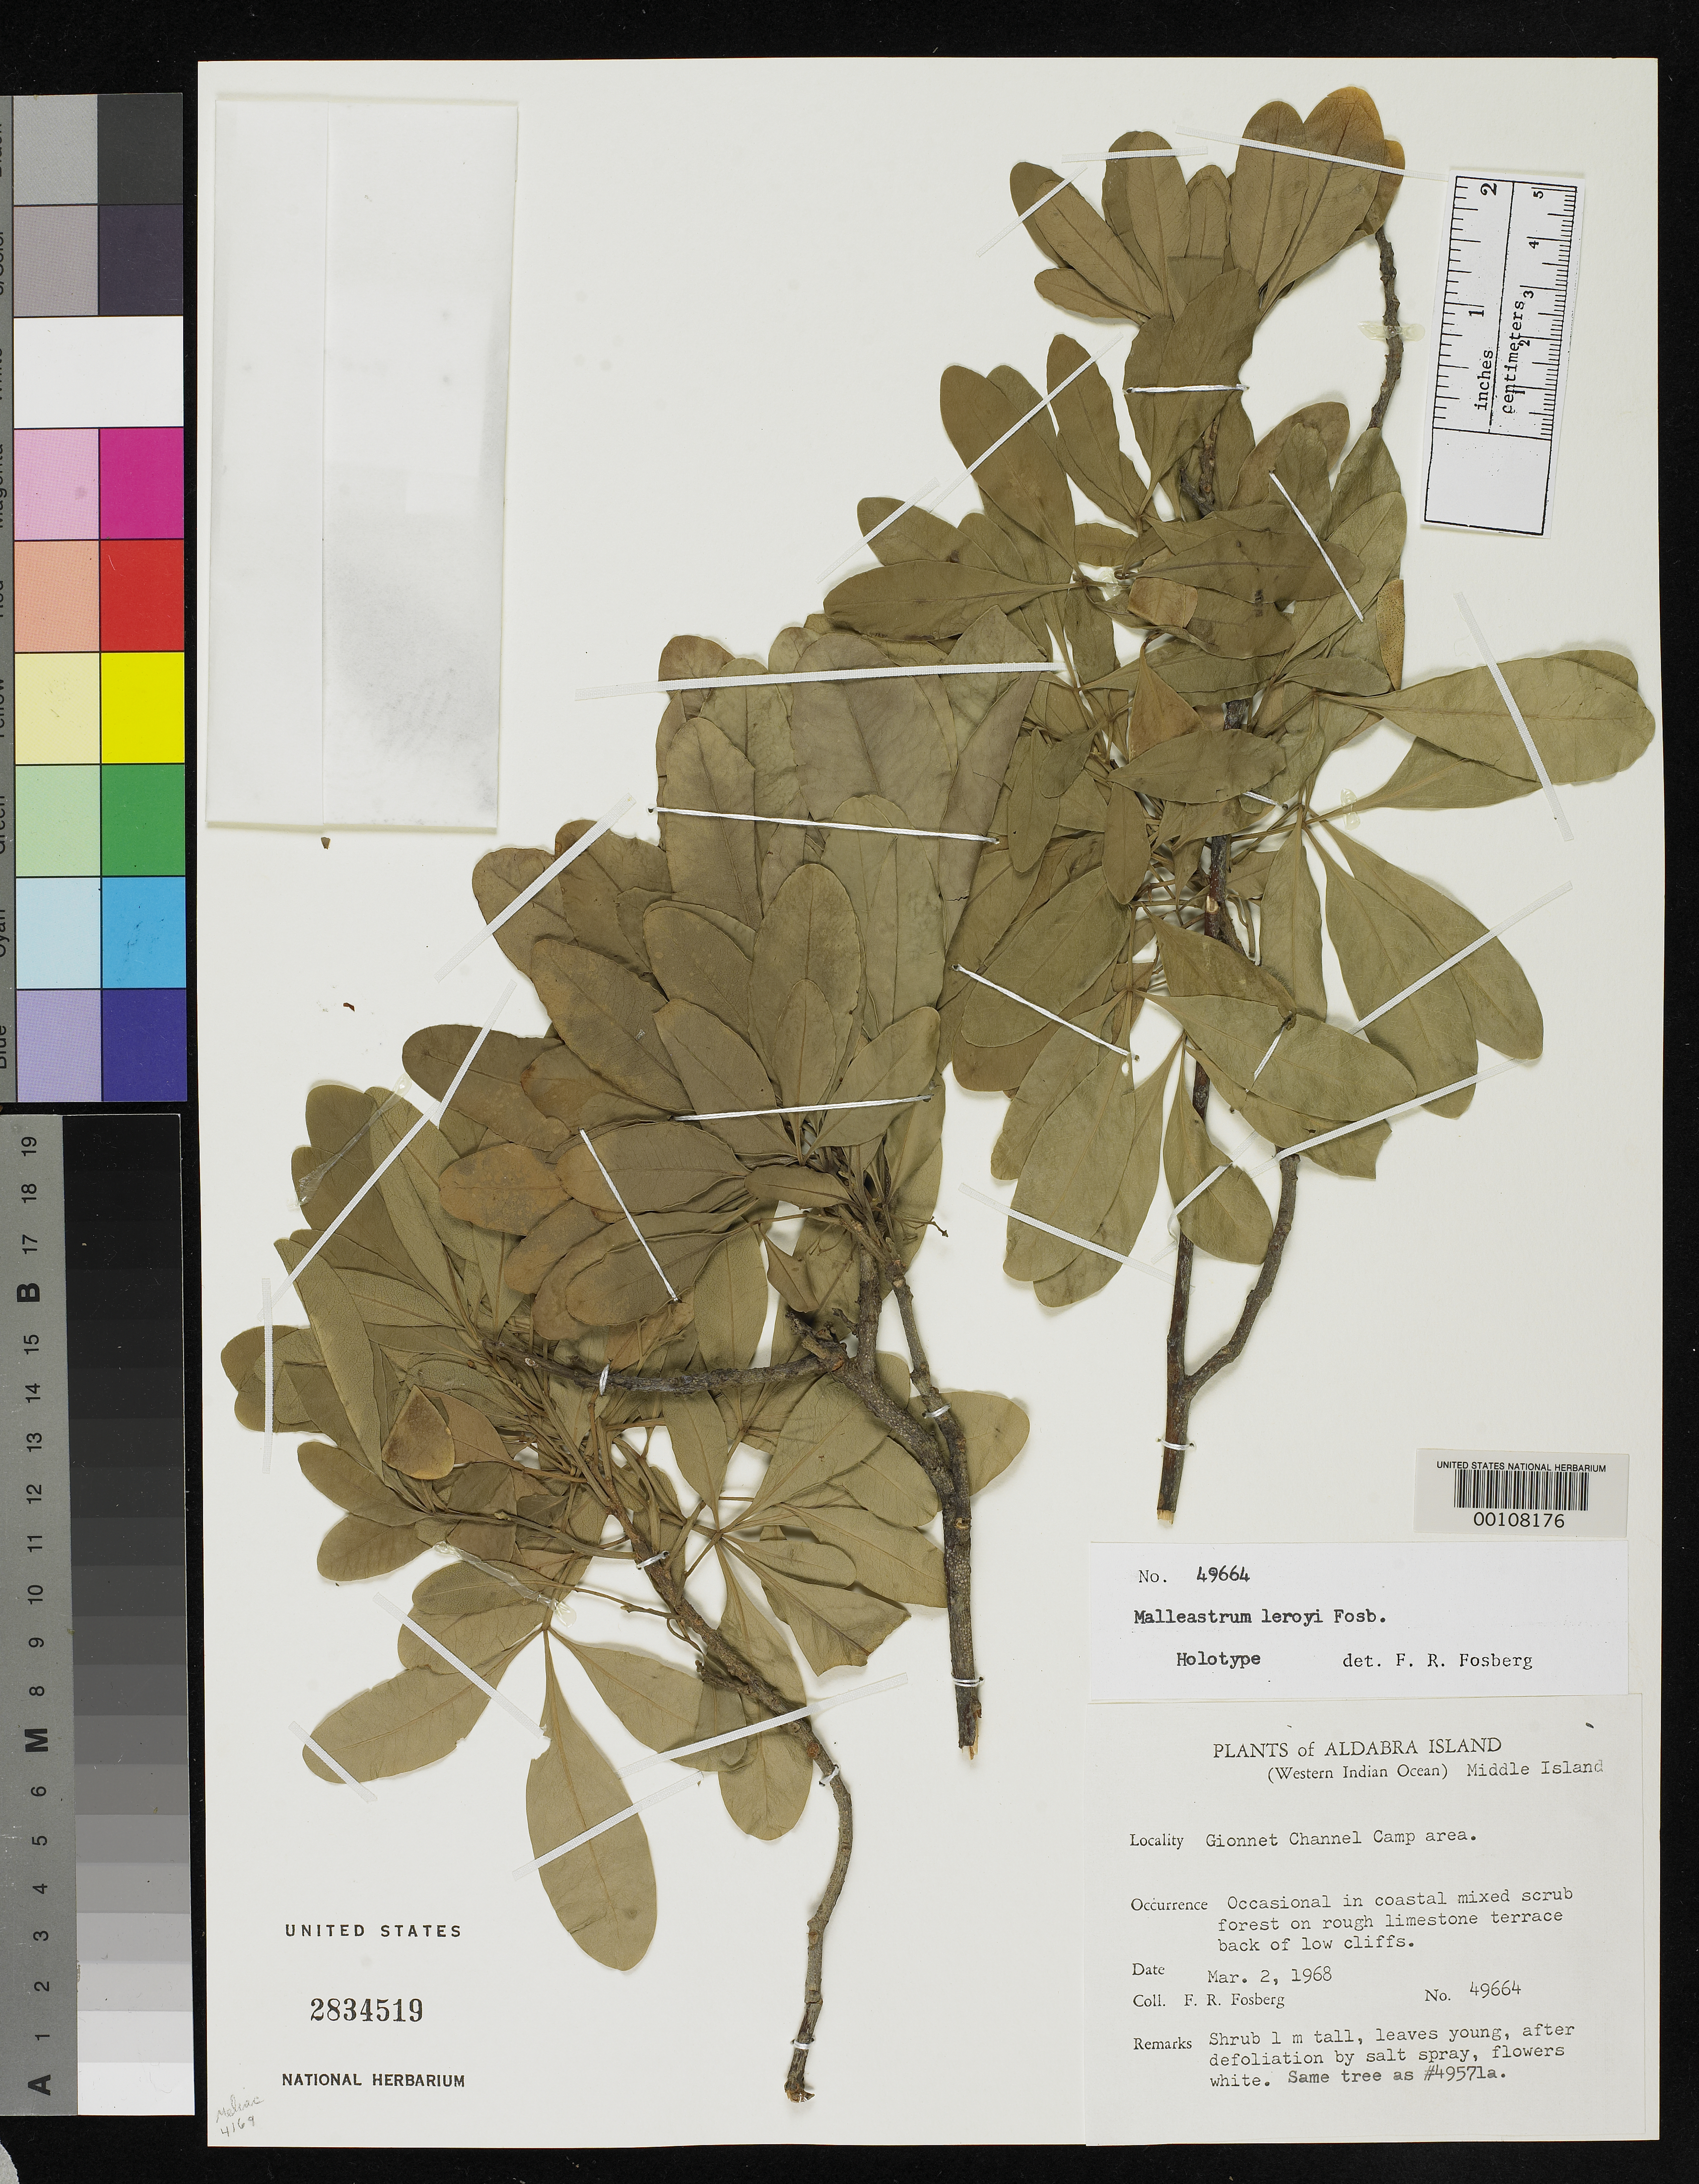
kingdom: Plantae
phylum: Tracheophyta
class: Magnoliopsida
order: Sapindales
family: Meliaceae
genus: Malleastrum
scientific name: Malleastrum leroyi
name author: Fosberg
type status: Holotype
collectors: F. R. Fosberg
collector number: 49664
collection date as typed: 02 Mar 1968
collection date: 1968-03-02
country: Seychelles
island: Aldabra Atoll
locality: Middle Islet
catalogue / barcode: US 2834519